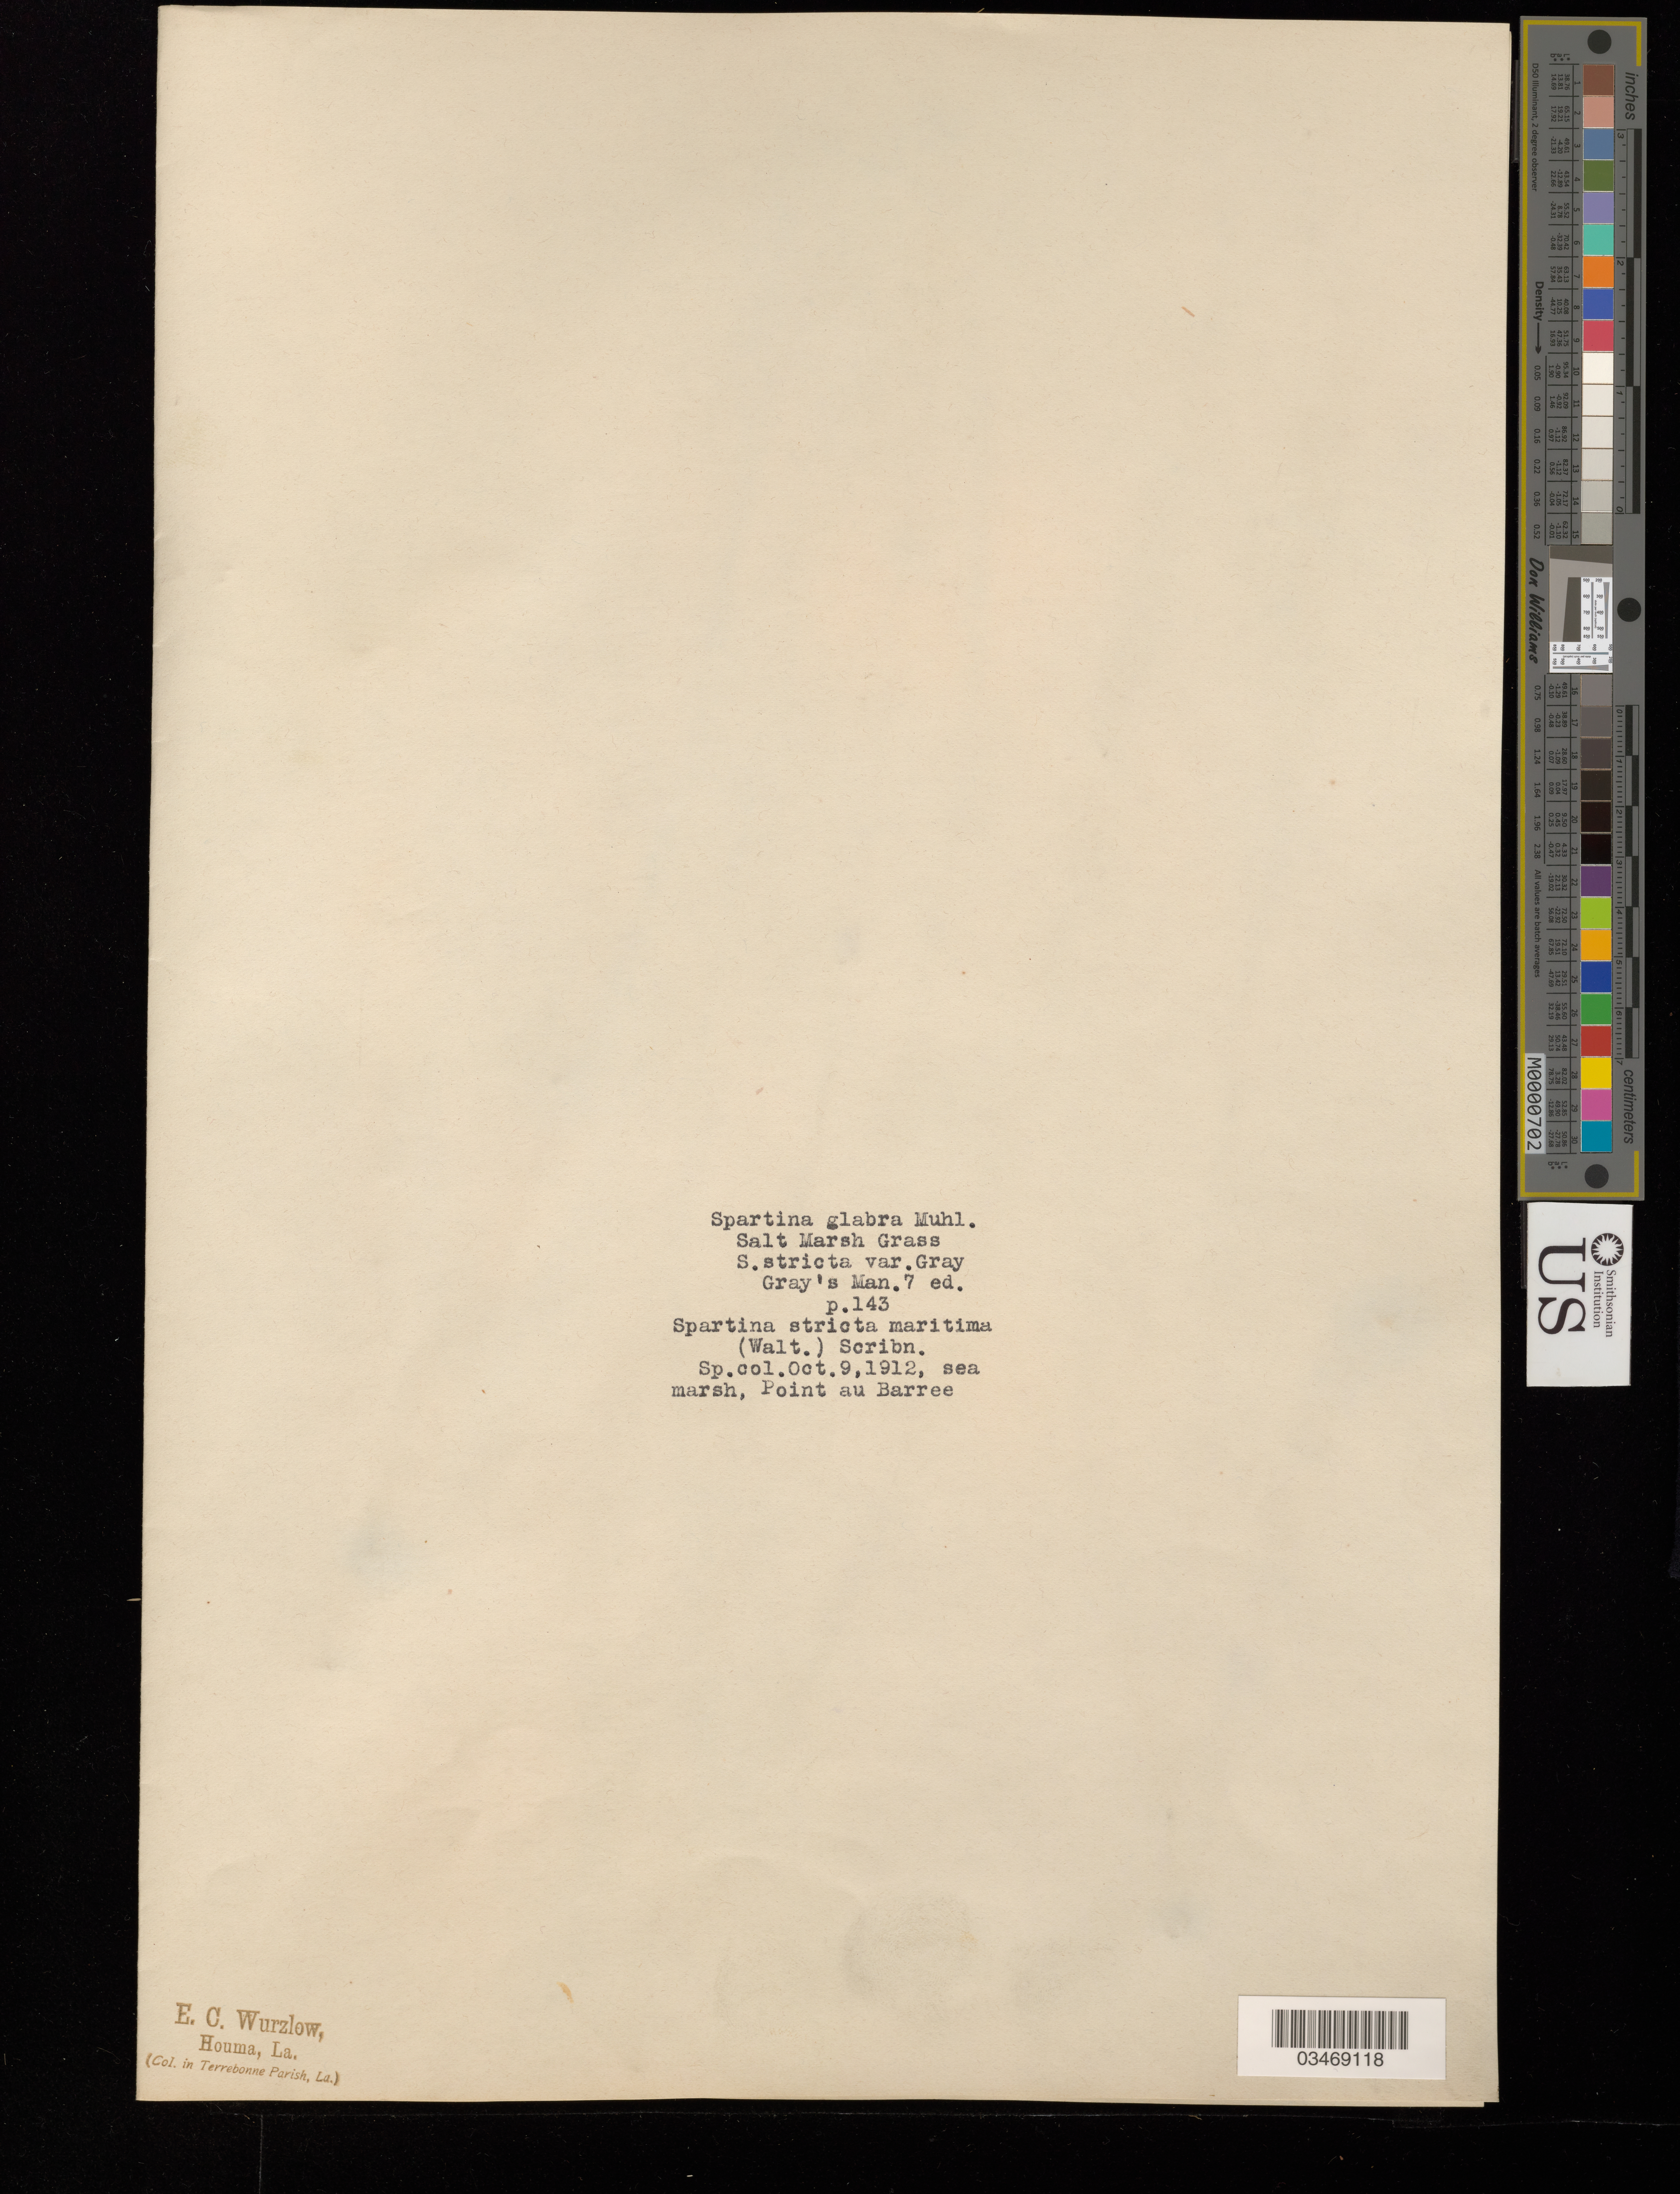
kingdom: Plantae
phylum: Tracheophyta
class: Liliopsida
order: Poales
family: Poaceae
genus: Sporobolus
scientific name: Sporobolus alterniflorus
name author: (Loisel.) P.M. Peterson & Saarela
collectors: E. Wurzlow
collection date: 1912-10-09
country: United States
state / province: Louisiana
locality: Houma. In Terrebonne Parish.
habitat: Sea marsh, Point au Barree